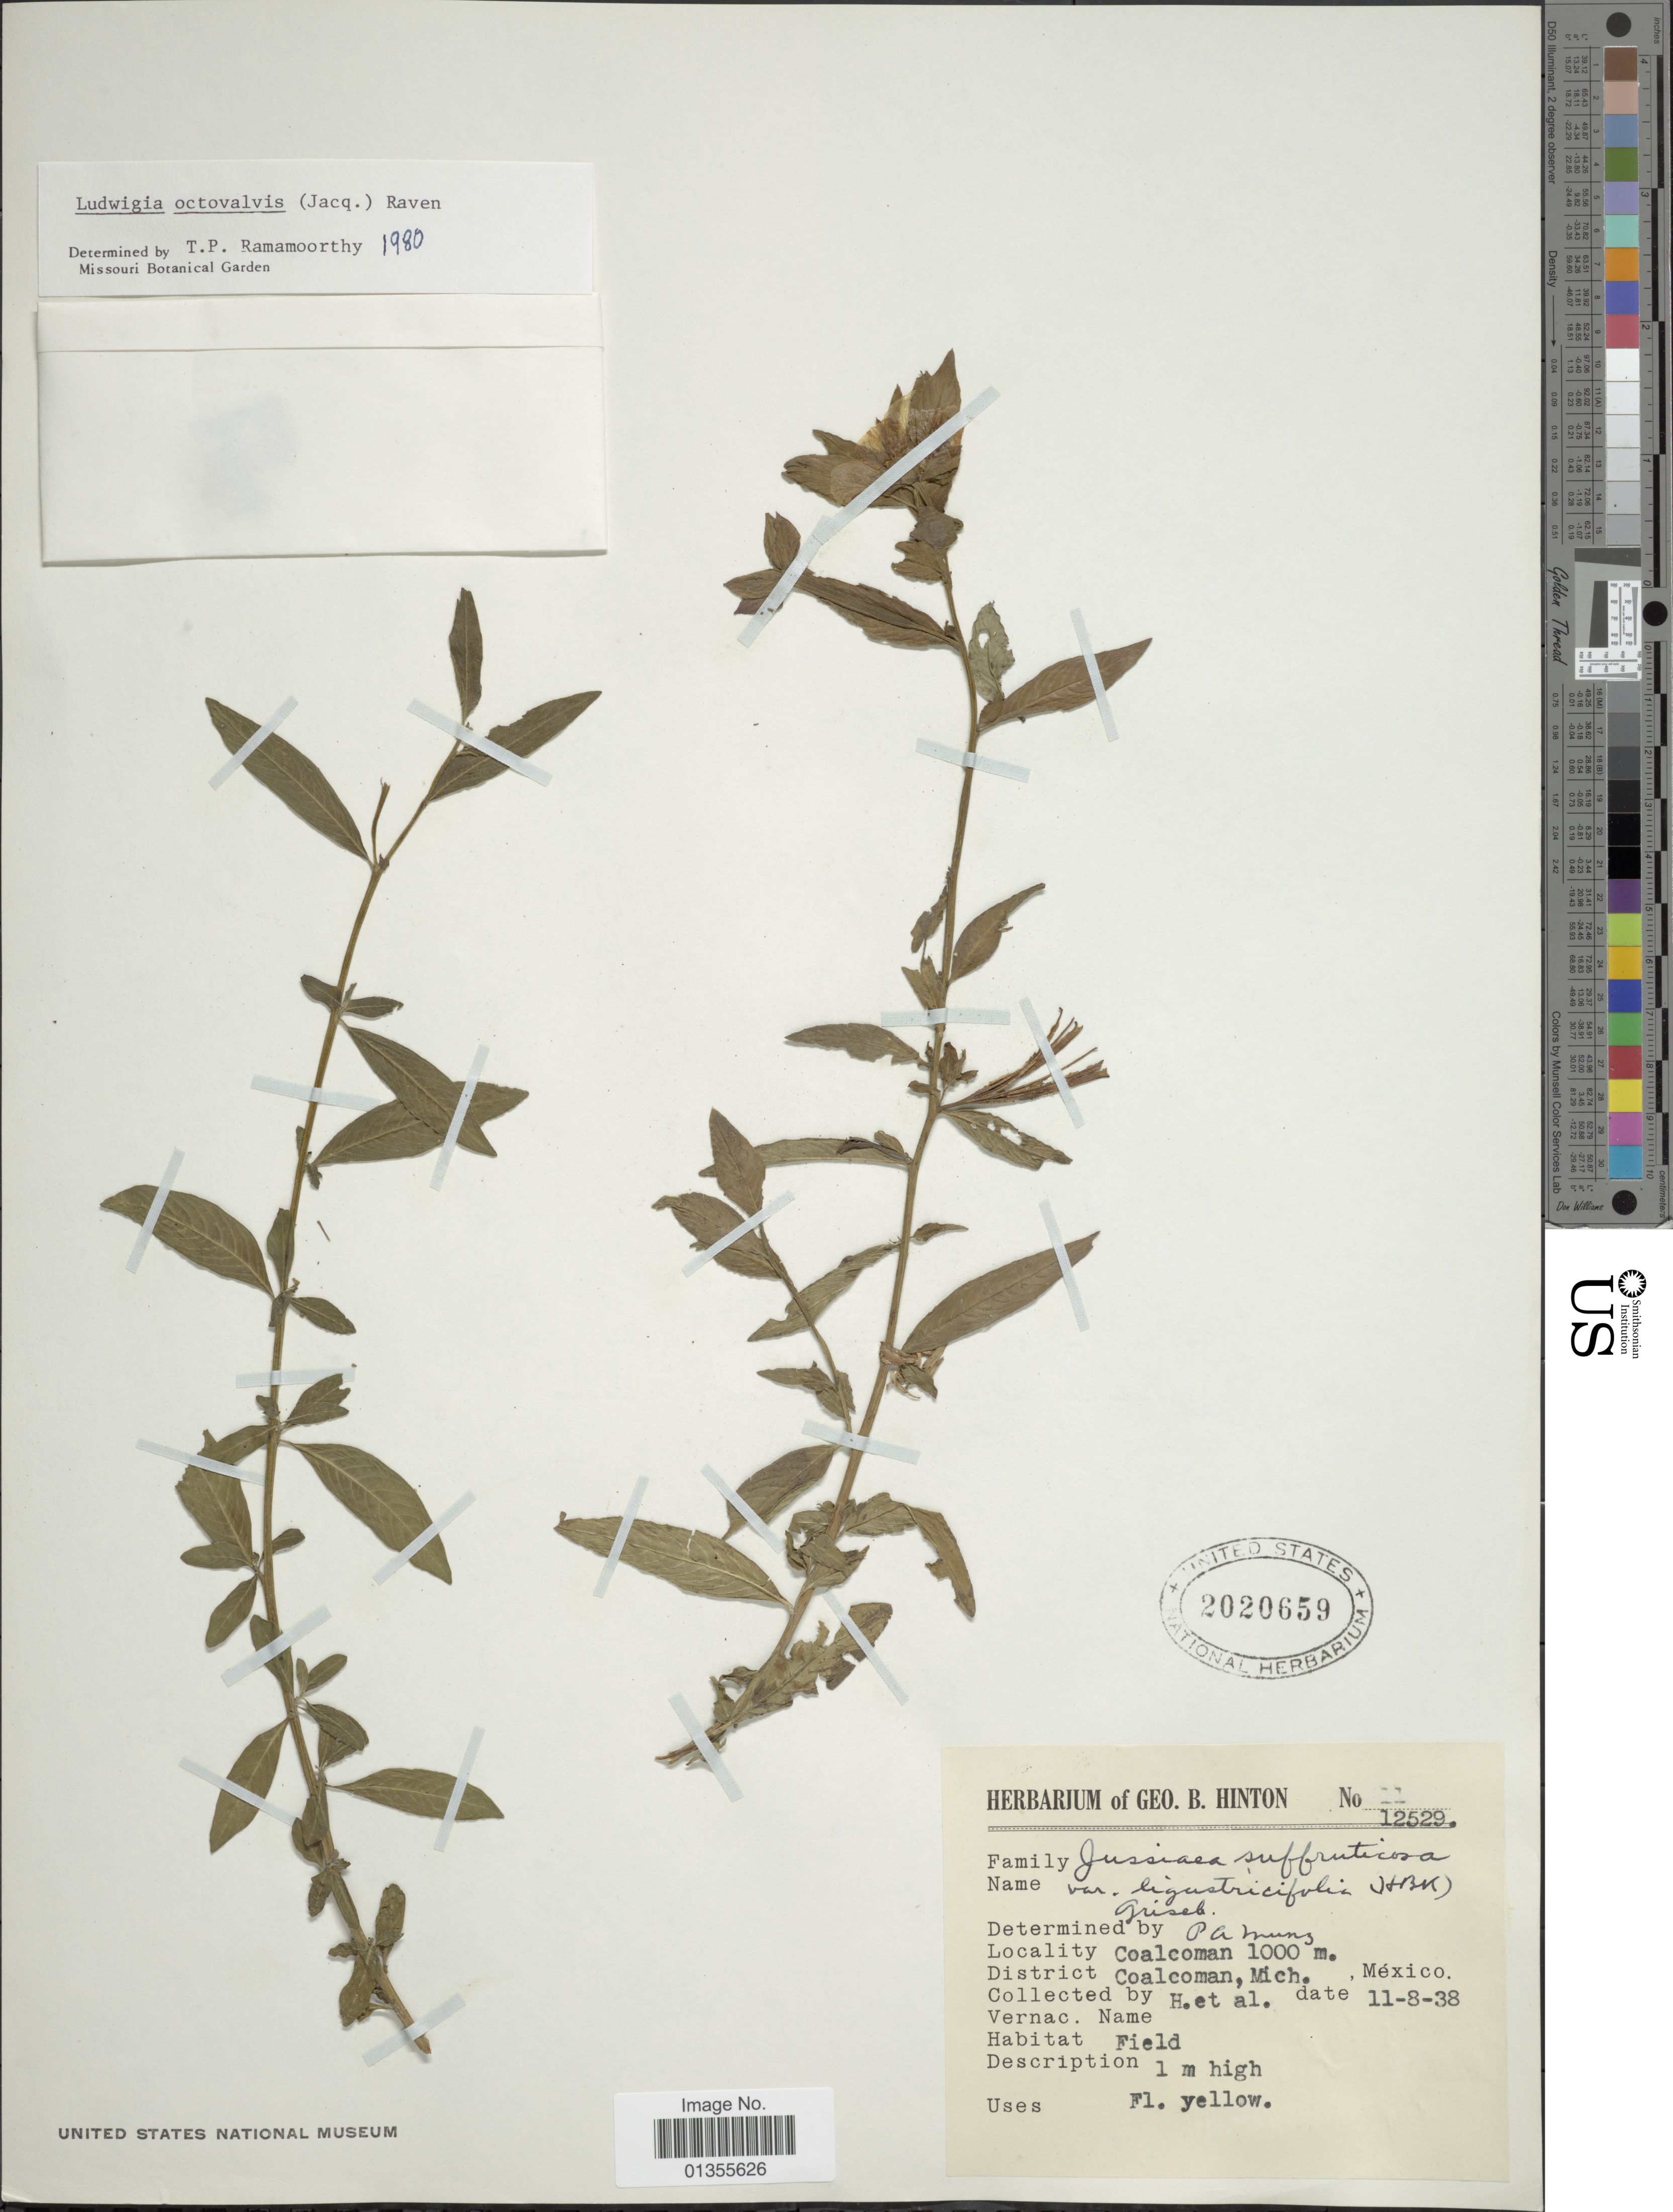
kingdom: Plantae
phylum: Tracheophyta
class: Magnoliopsida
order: Myrtales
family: Onagraceae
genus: Ludwigia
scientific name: Ludwigia octovalvis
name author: (Jacq.) P.H. Raven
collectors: G. B. Hinton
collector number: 12529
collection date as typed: Transcribed d/m/y: 8/11/38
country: Mexico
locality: Coalcoman. District Coalcoman, Mich.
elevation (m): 1000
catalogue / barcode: US 2020659